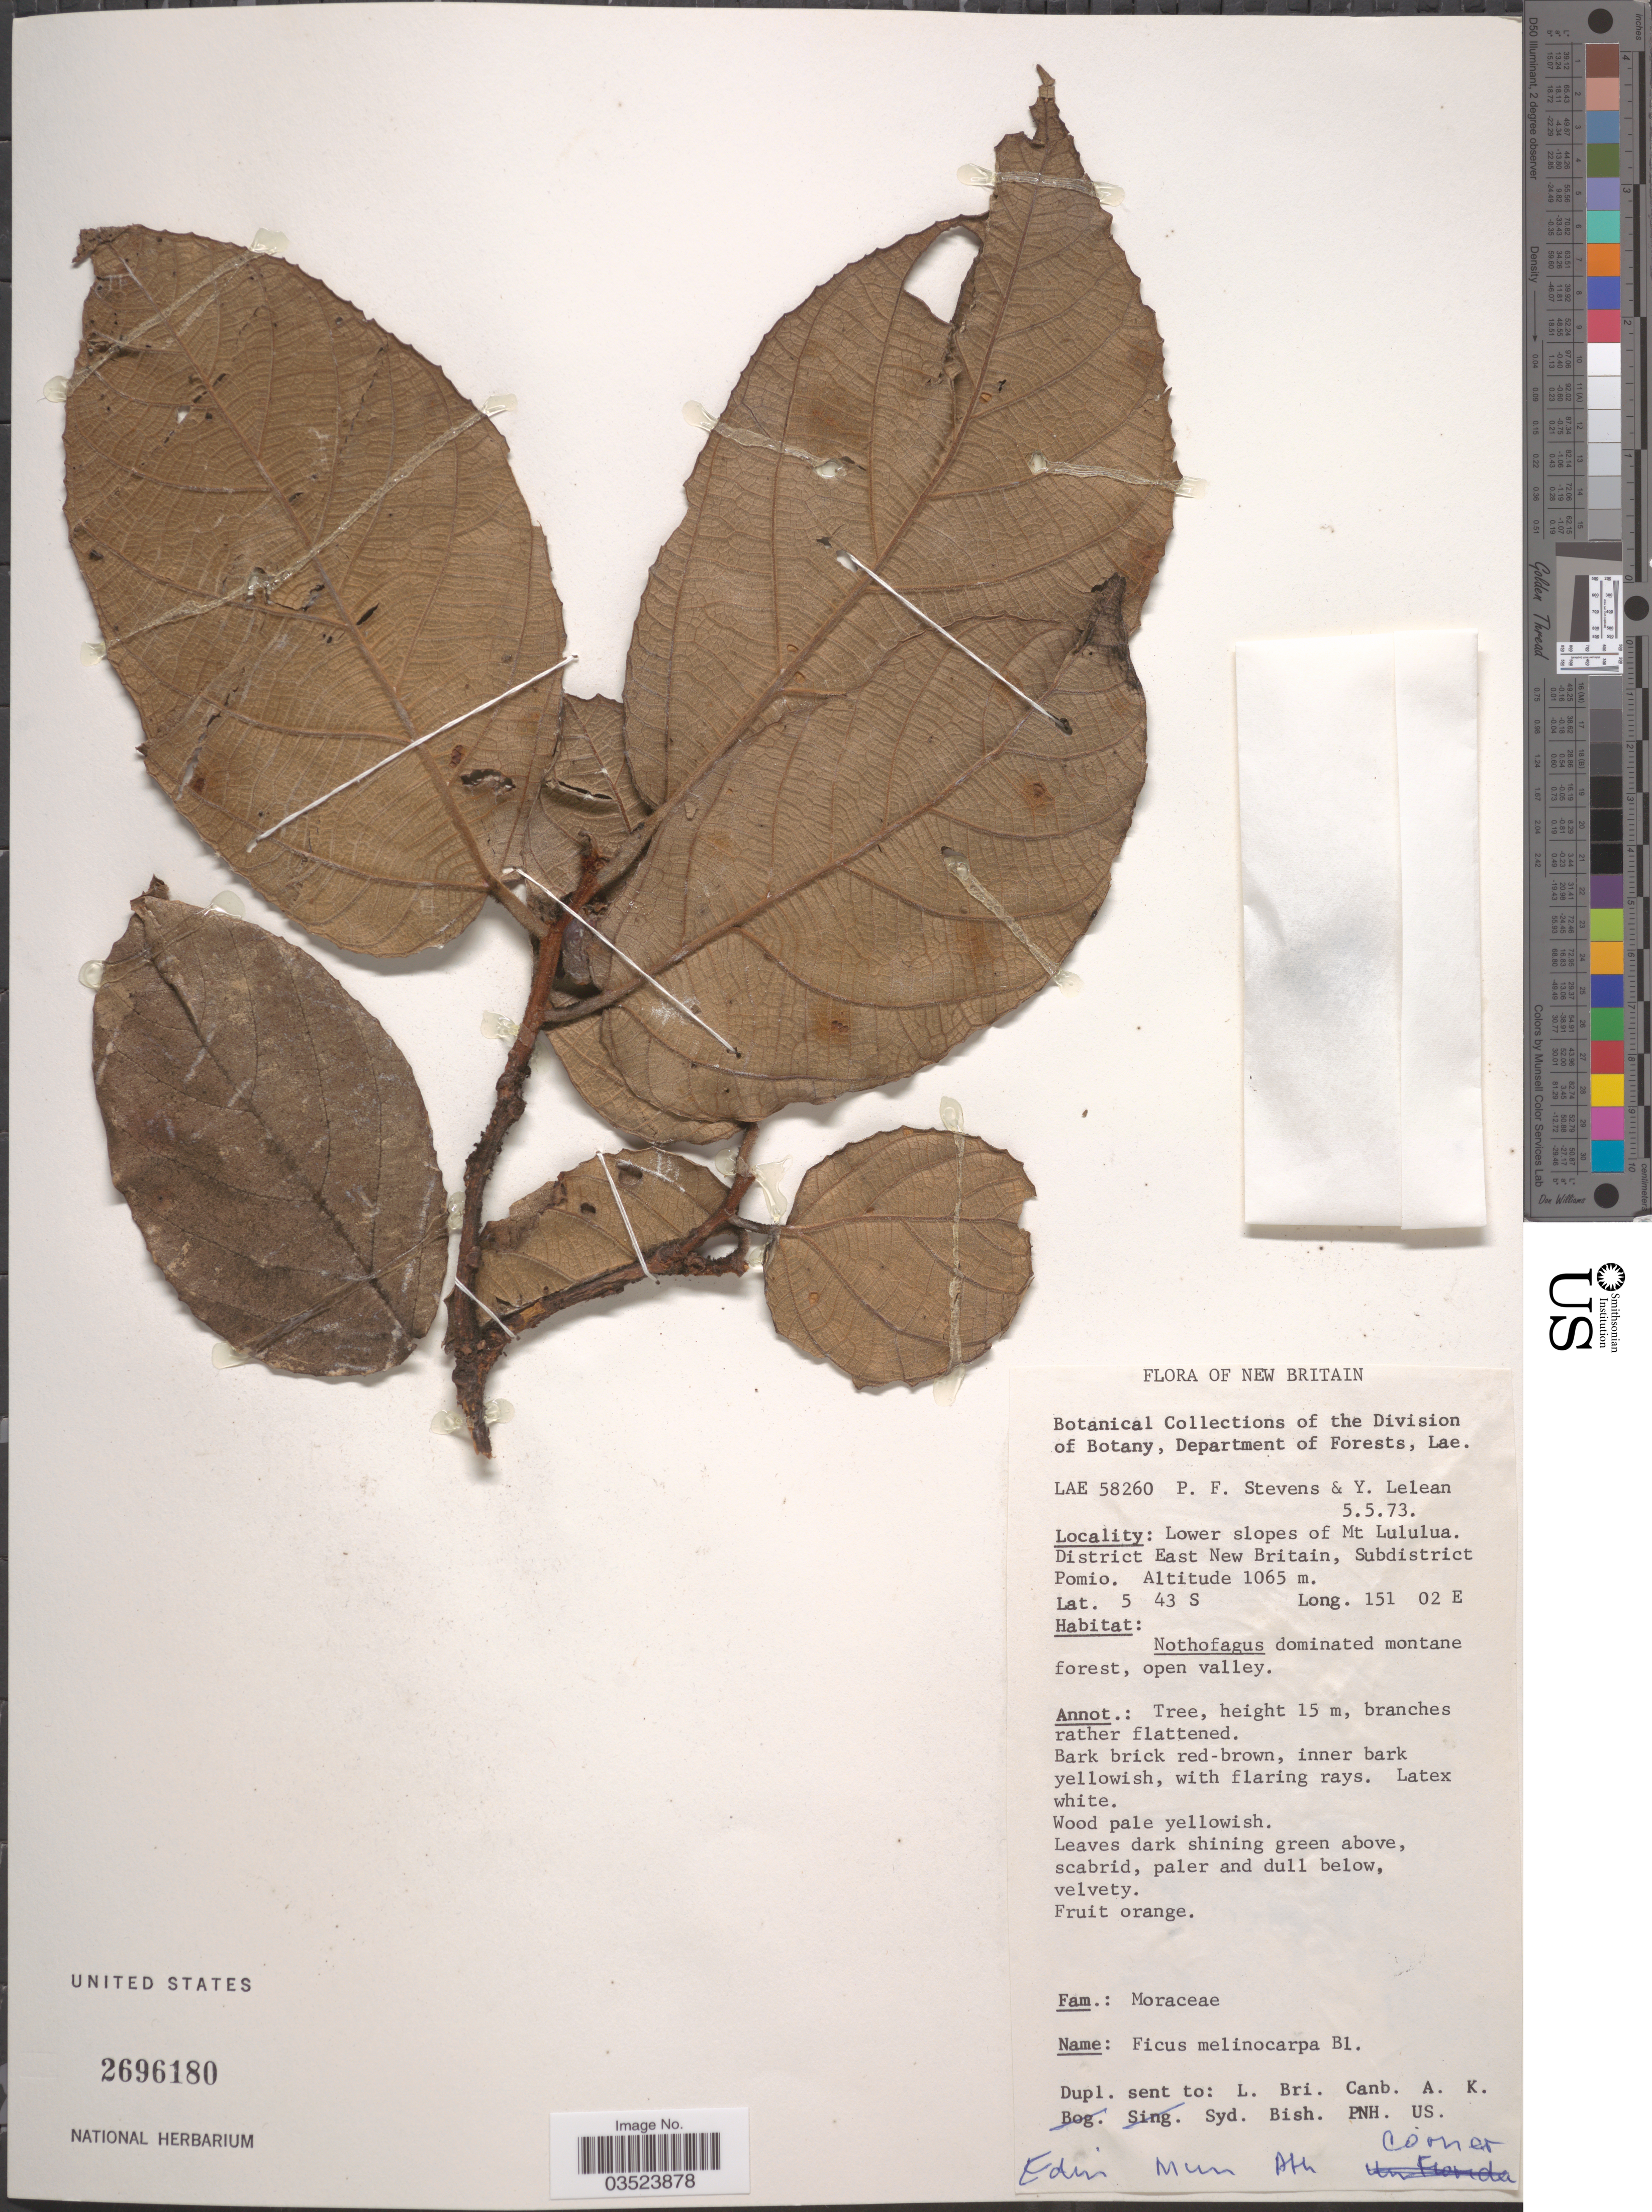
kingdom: Plantae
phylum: Tracheophyta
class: Magnoliopsida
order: Rosales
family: Moraceae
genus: Ficus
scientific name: Ficus melinocarpa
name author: Blume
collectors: P. F. Stevens & Y. Lelean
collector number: LAE58260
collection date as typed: Transcribed d/m/y: 5/5/73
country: Papua New Guinea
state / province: East New Britain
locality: New Britain. Lower slopes of Mt Lululua. District East New Britain, Subdistrict Pomio.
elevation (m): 1065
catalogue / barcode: US 2696180